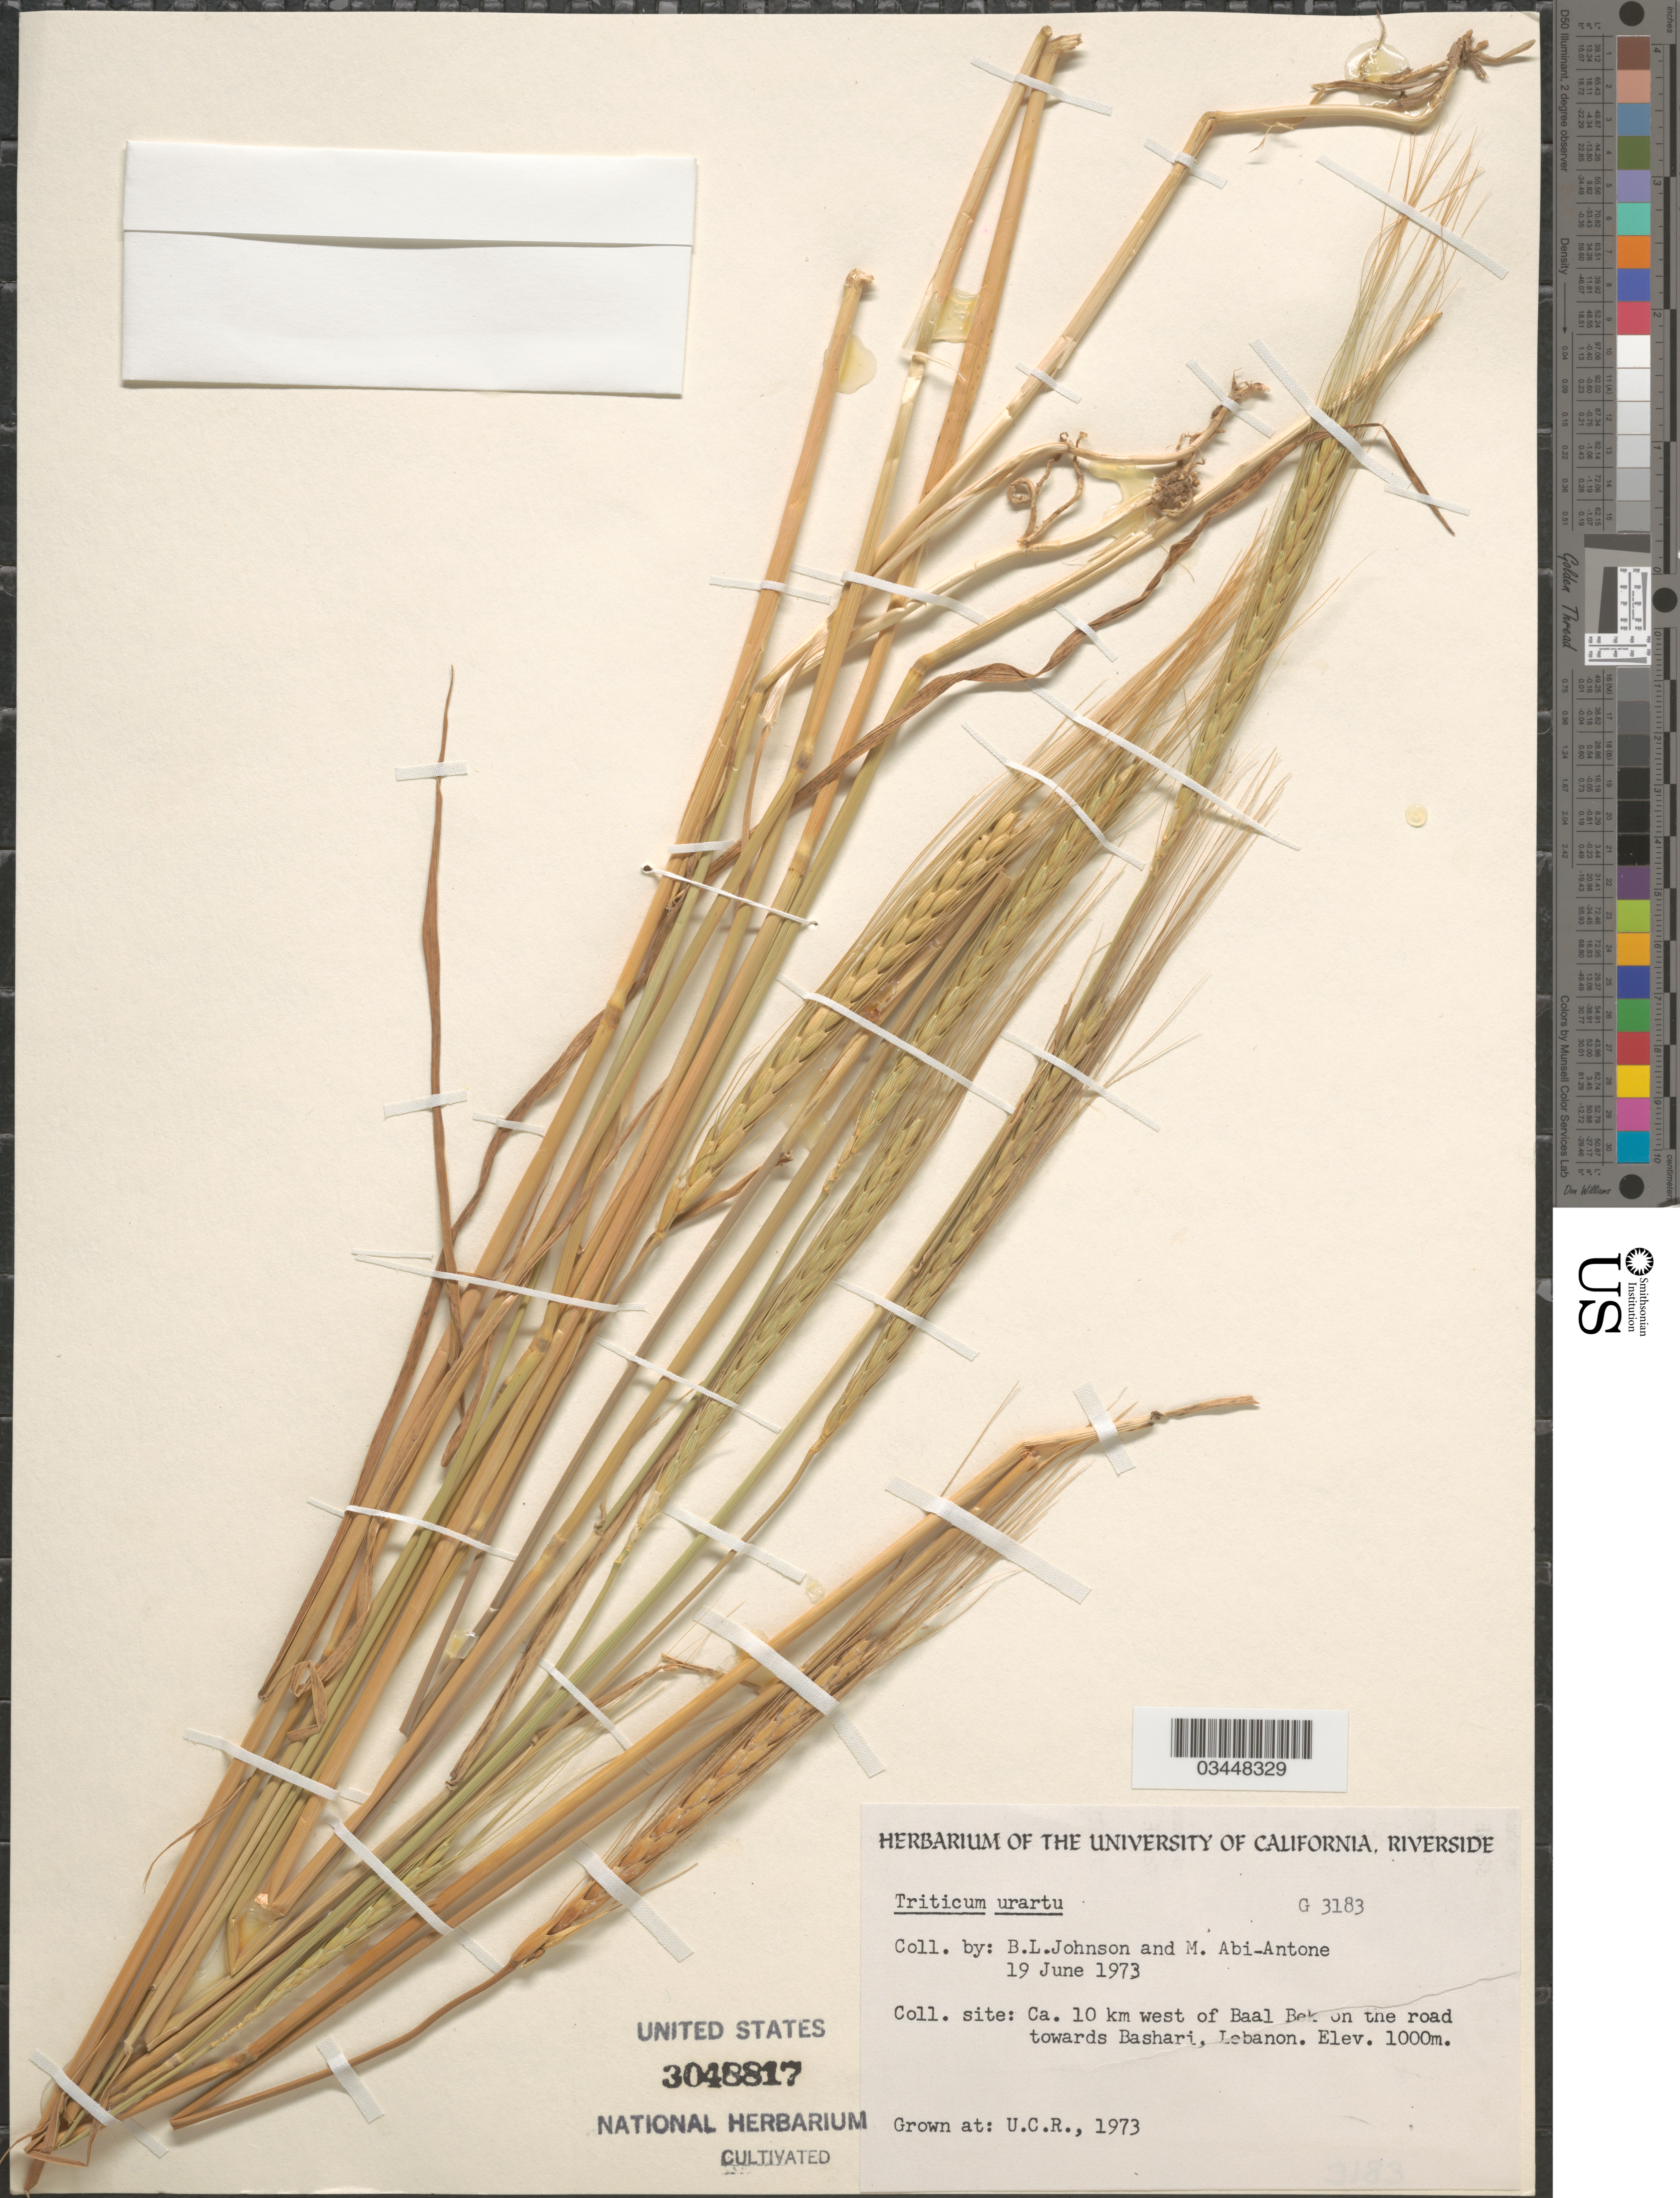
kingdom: Plantae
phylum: Tracheophyta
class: Liliopsida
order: Poales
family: Poaceae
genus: Triticum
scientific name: Triticum urartu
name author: Thumanjan ex Gandilyan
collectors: ex herb. Univ. of California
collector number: G3183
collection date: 1973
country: United States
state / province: California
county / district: Riverside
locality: U.C.R.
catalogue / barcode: US 3048817